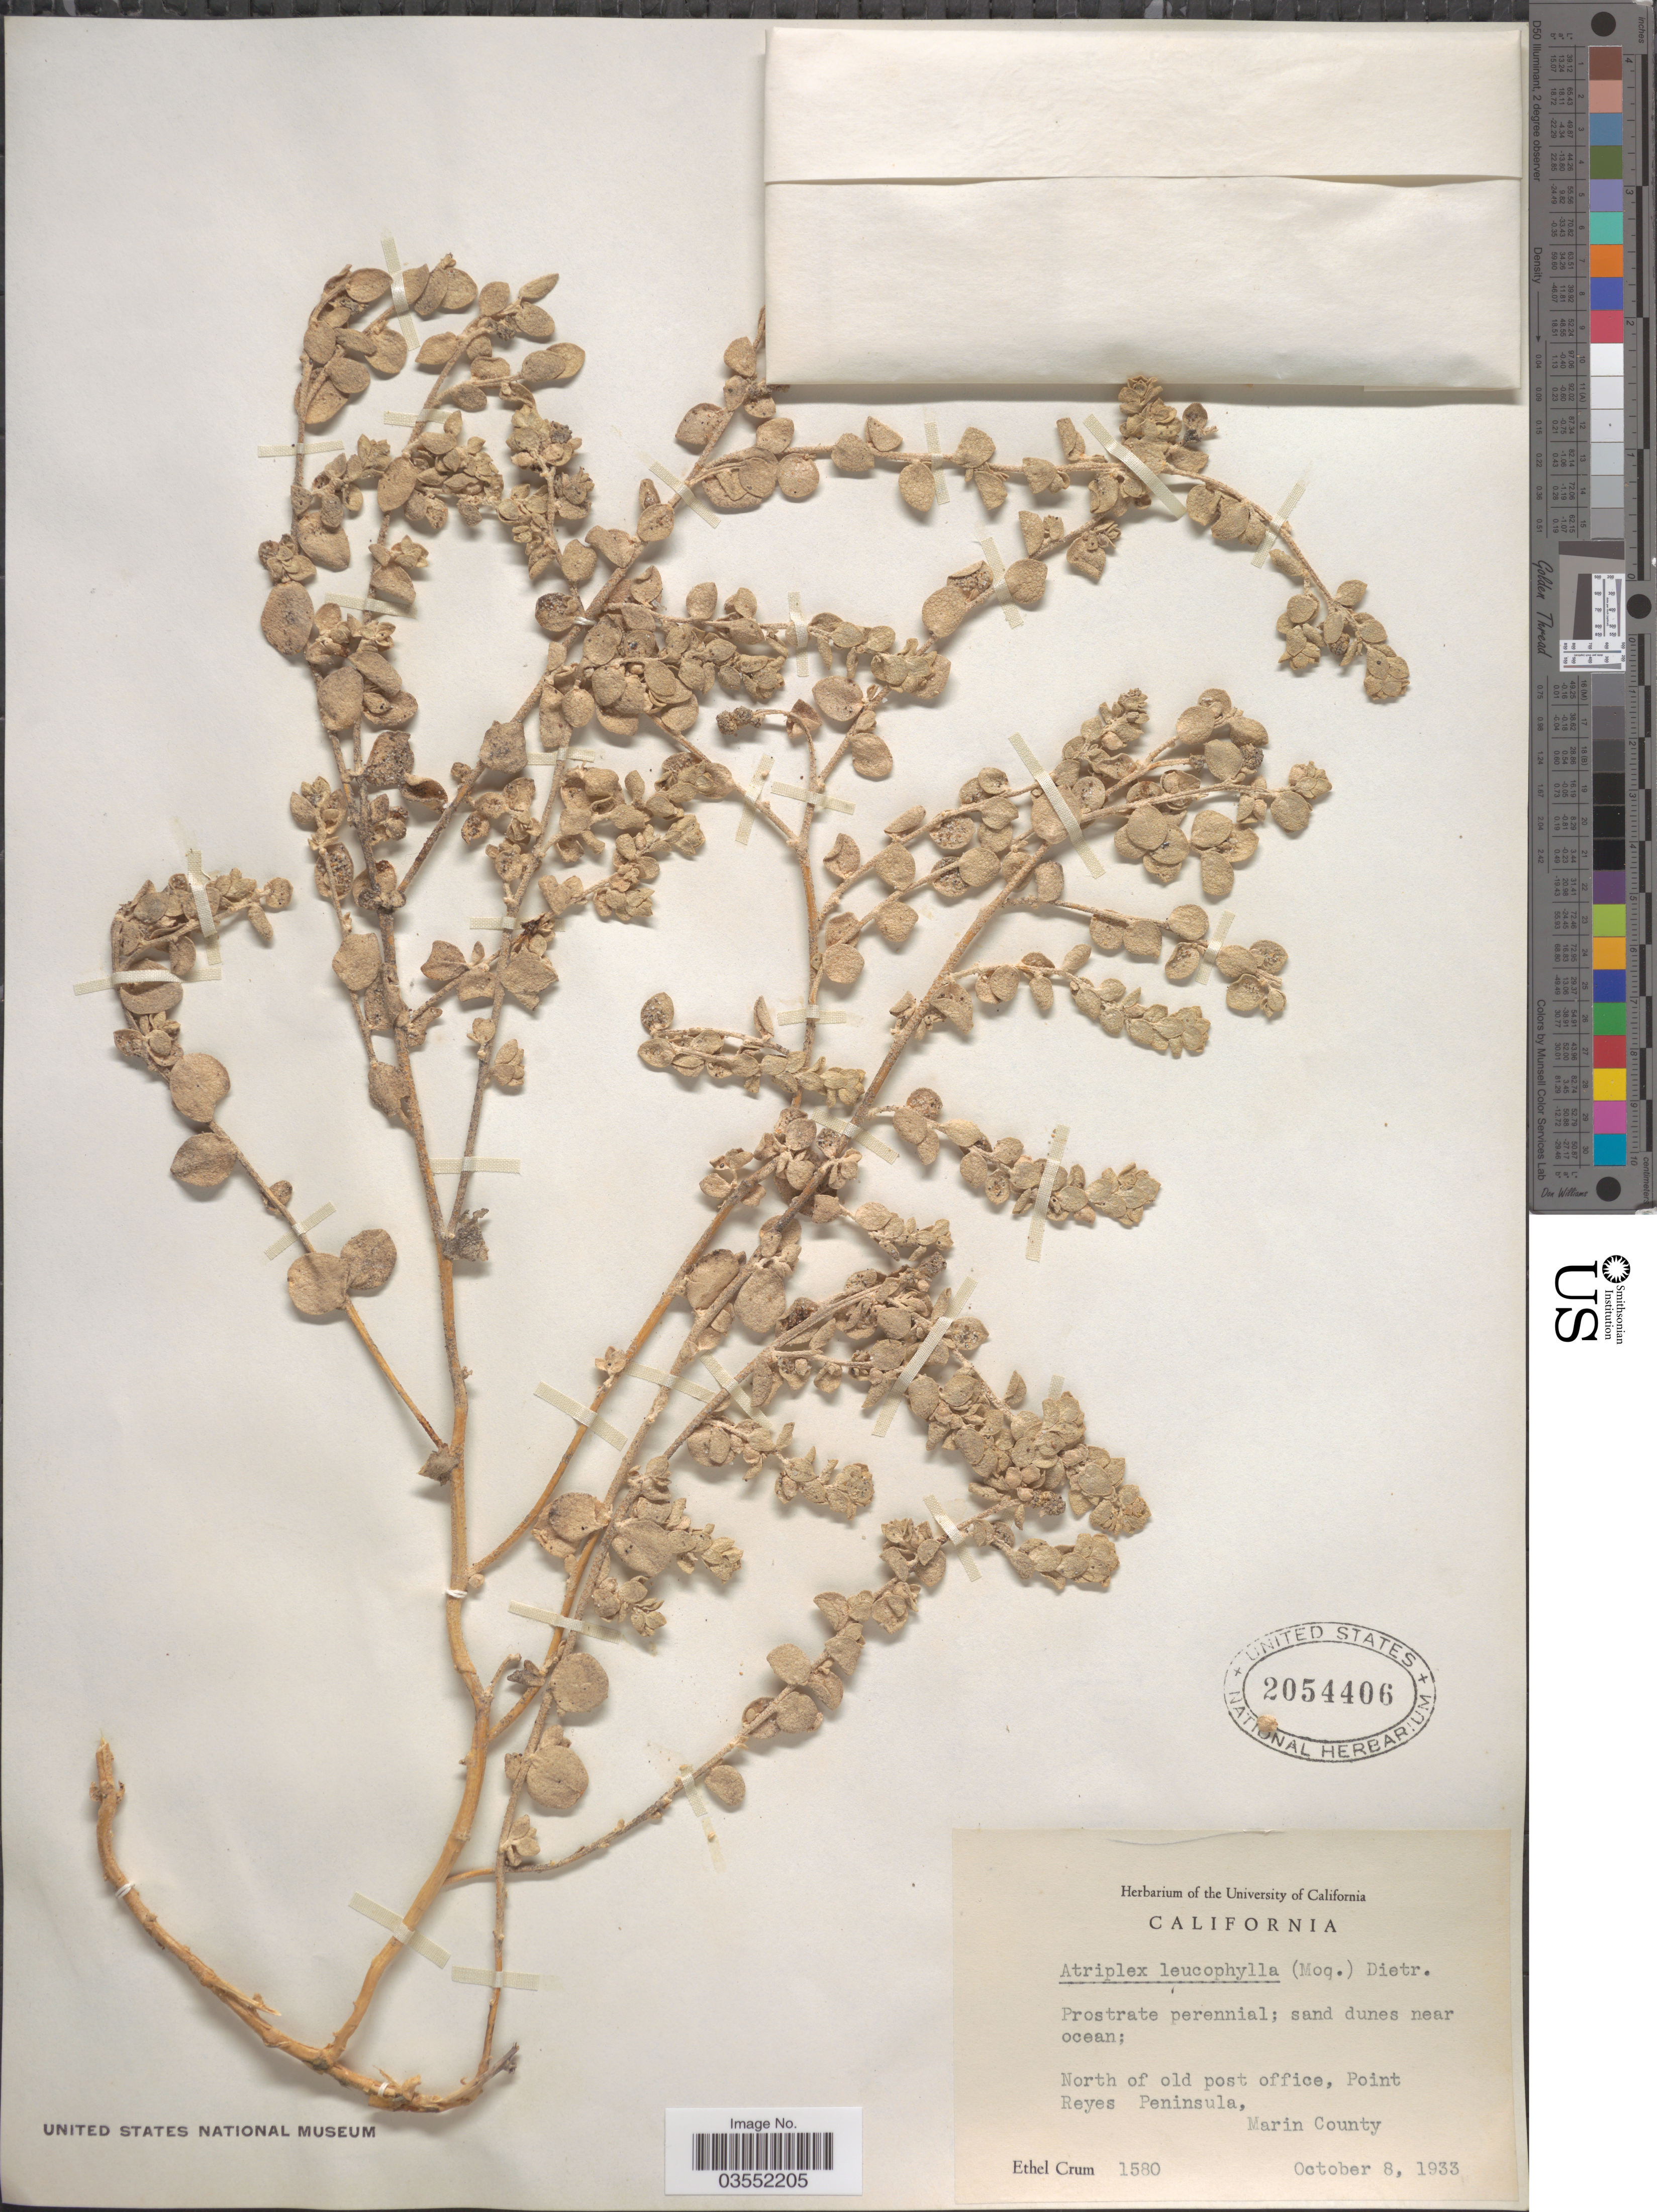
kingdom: Plantae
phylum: Tracheophyta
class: Magnoliopsida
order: Caryophyllales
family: Amaranthaceae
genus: Atriplex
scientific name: Atriplex leucophylla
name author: (Moq.) D. Dietr.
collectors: E. K. Crum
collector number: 1580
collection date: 1933-10-08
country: United States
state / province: California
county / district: Marin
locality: North of old post office, Point Reyes Peninsula, Marin County.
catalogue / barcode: US 2054406